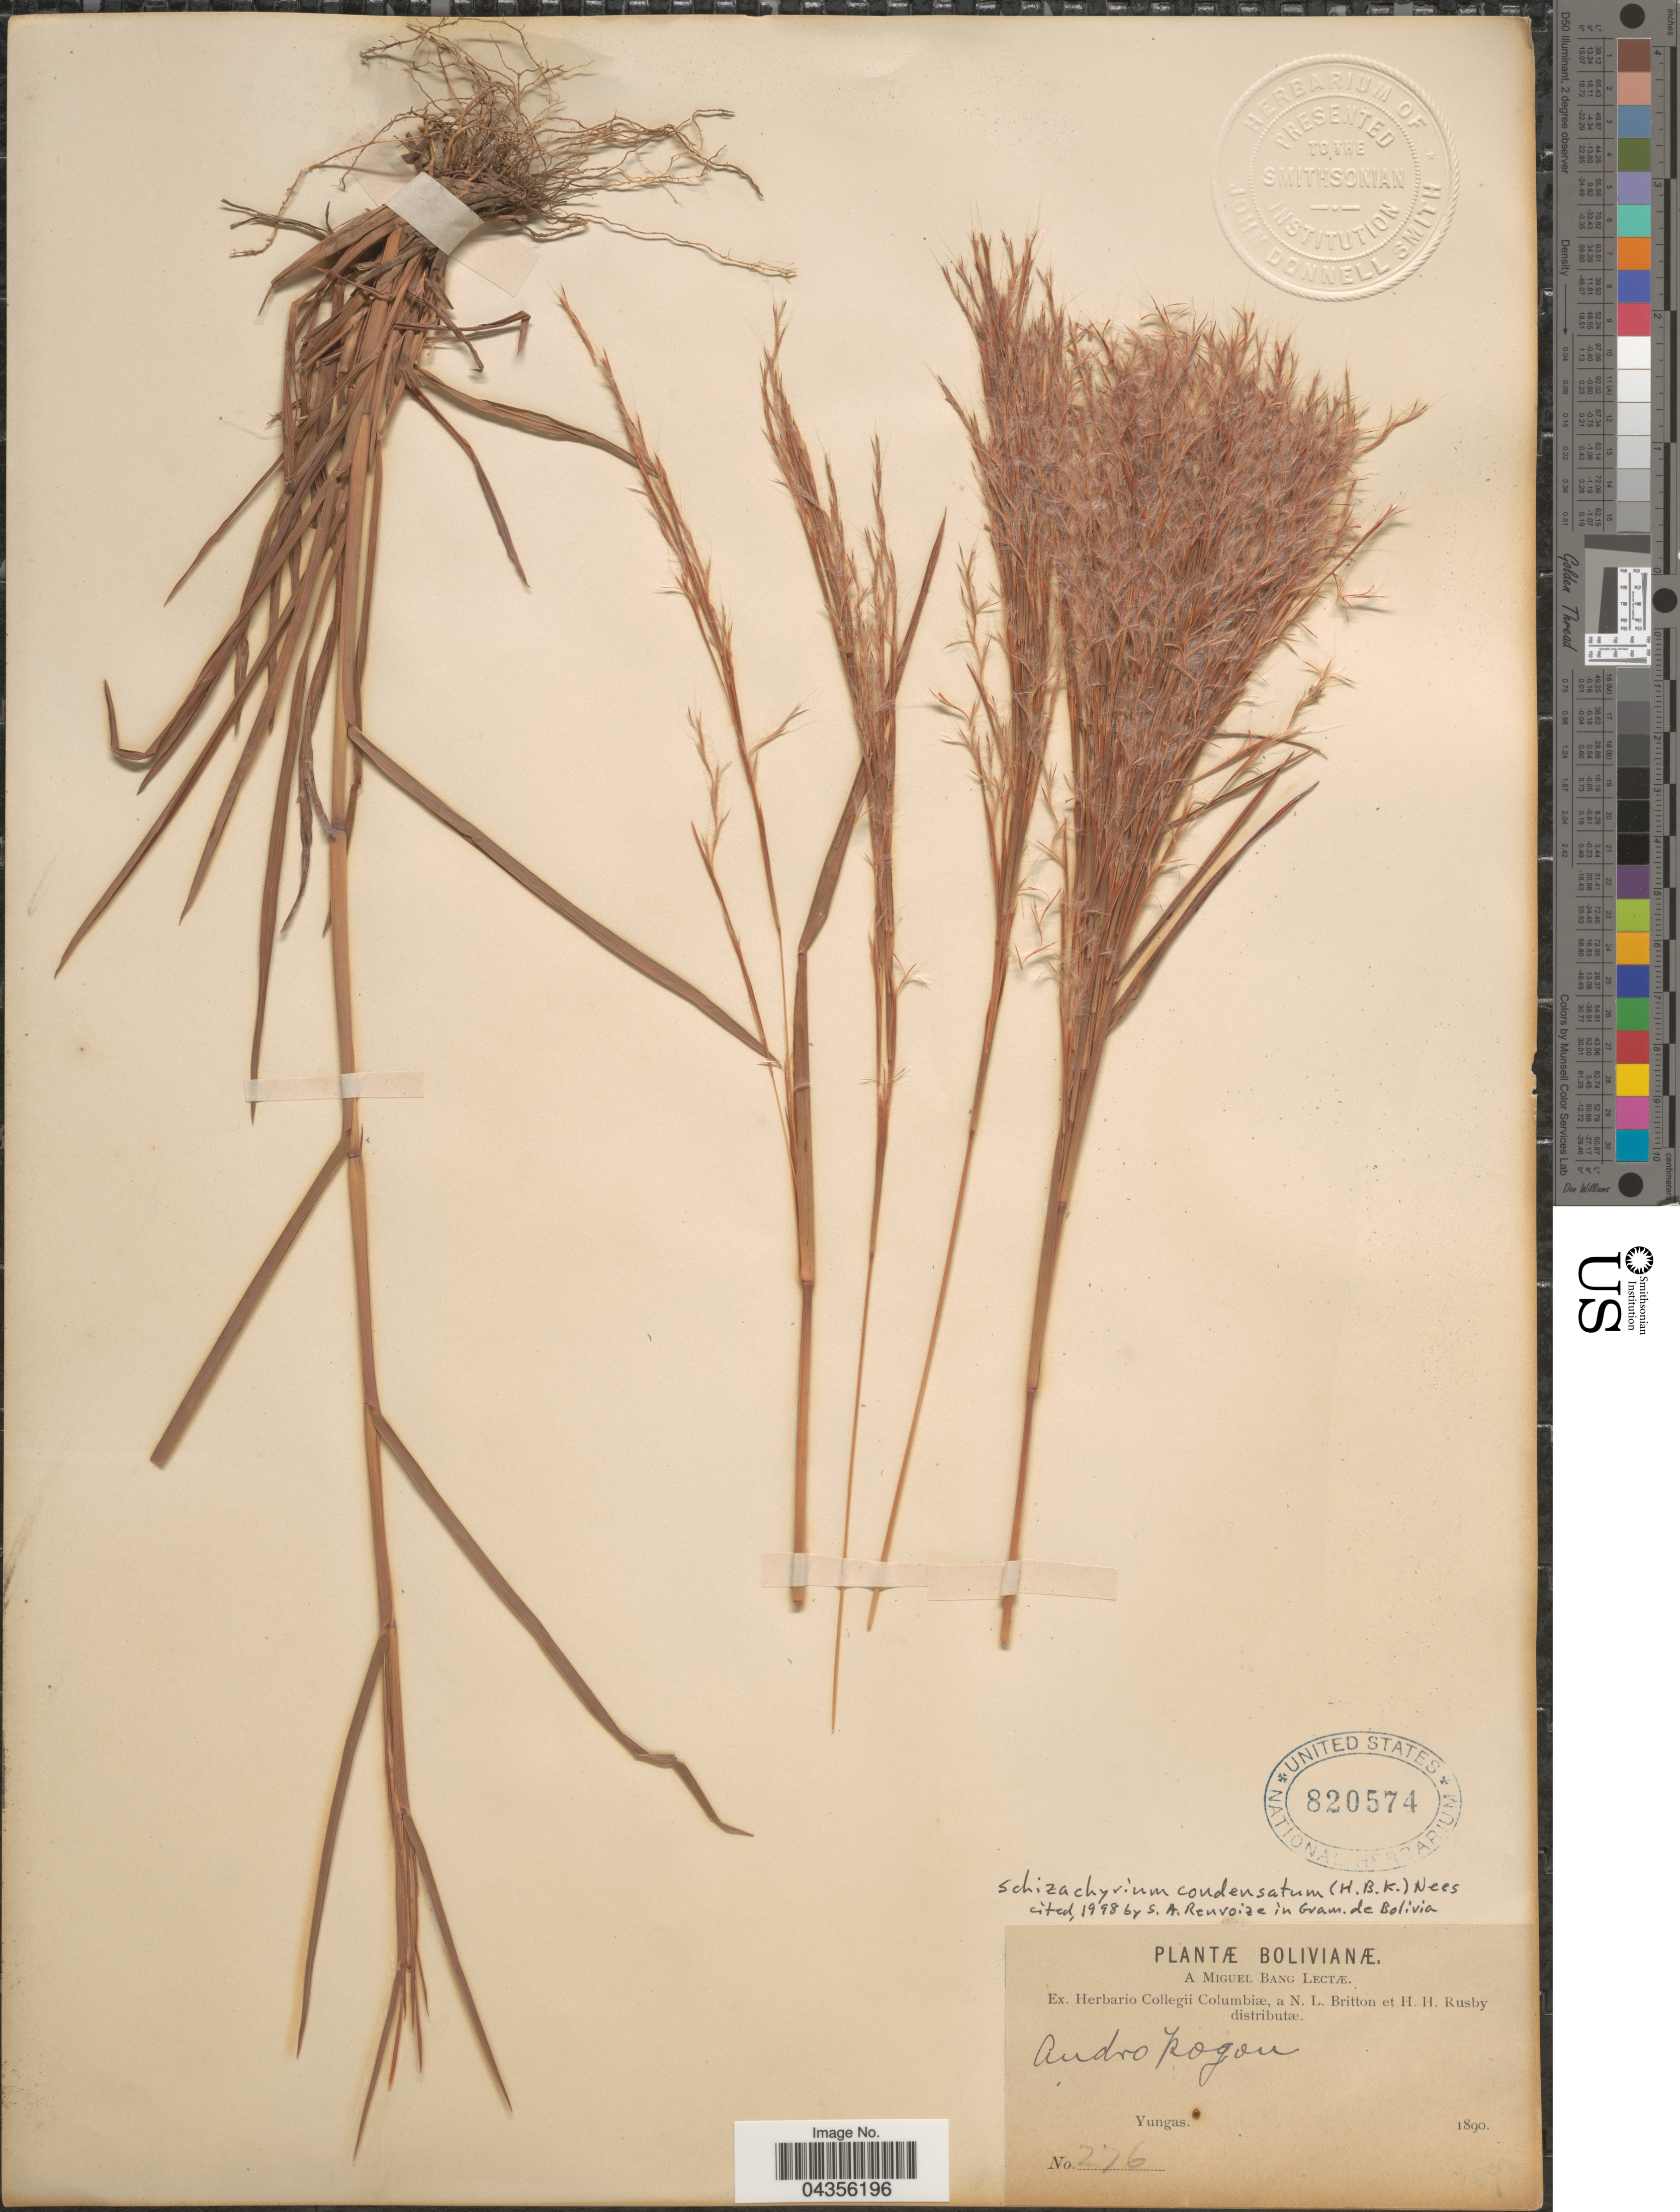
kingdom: Plantae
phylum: Tracheophyta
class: Liliopsida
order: Poales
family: Poaceae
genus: Schizachyrium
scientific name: Schizachyrium condensatum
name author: (Kunth) Nees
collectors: M. Bang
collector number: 276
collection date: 1890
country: Bolivia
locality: Yungas.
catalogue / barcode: US 820574